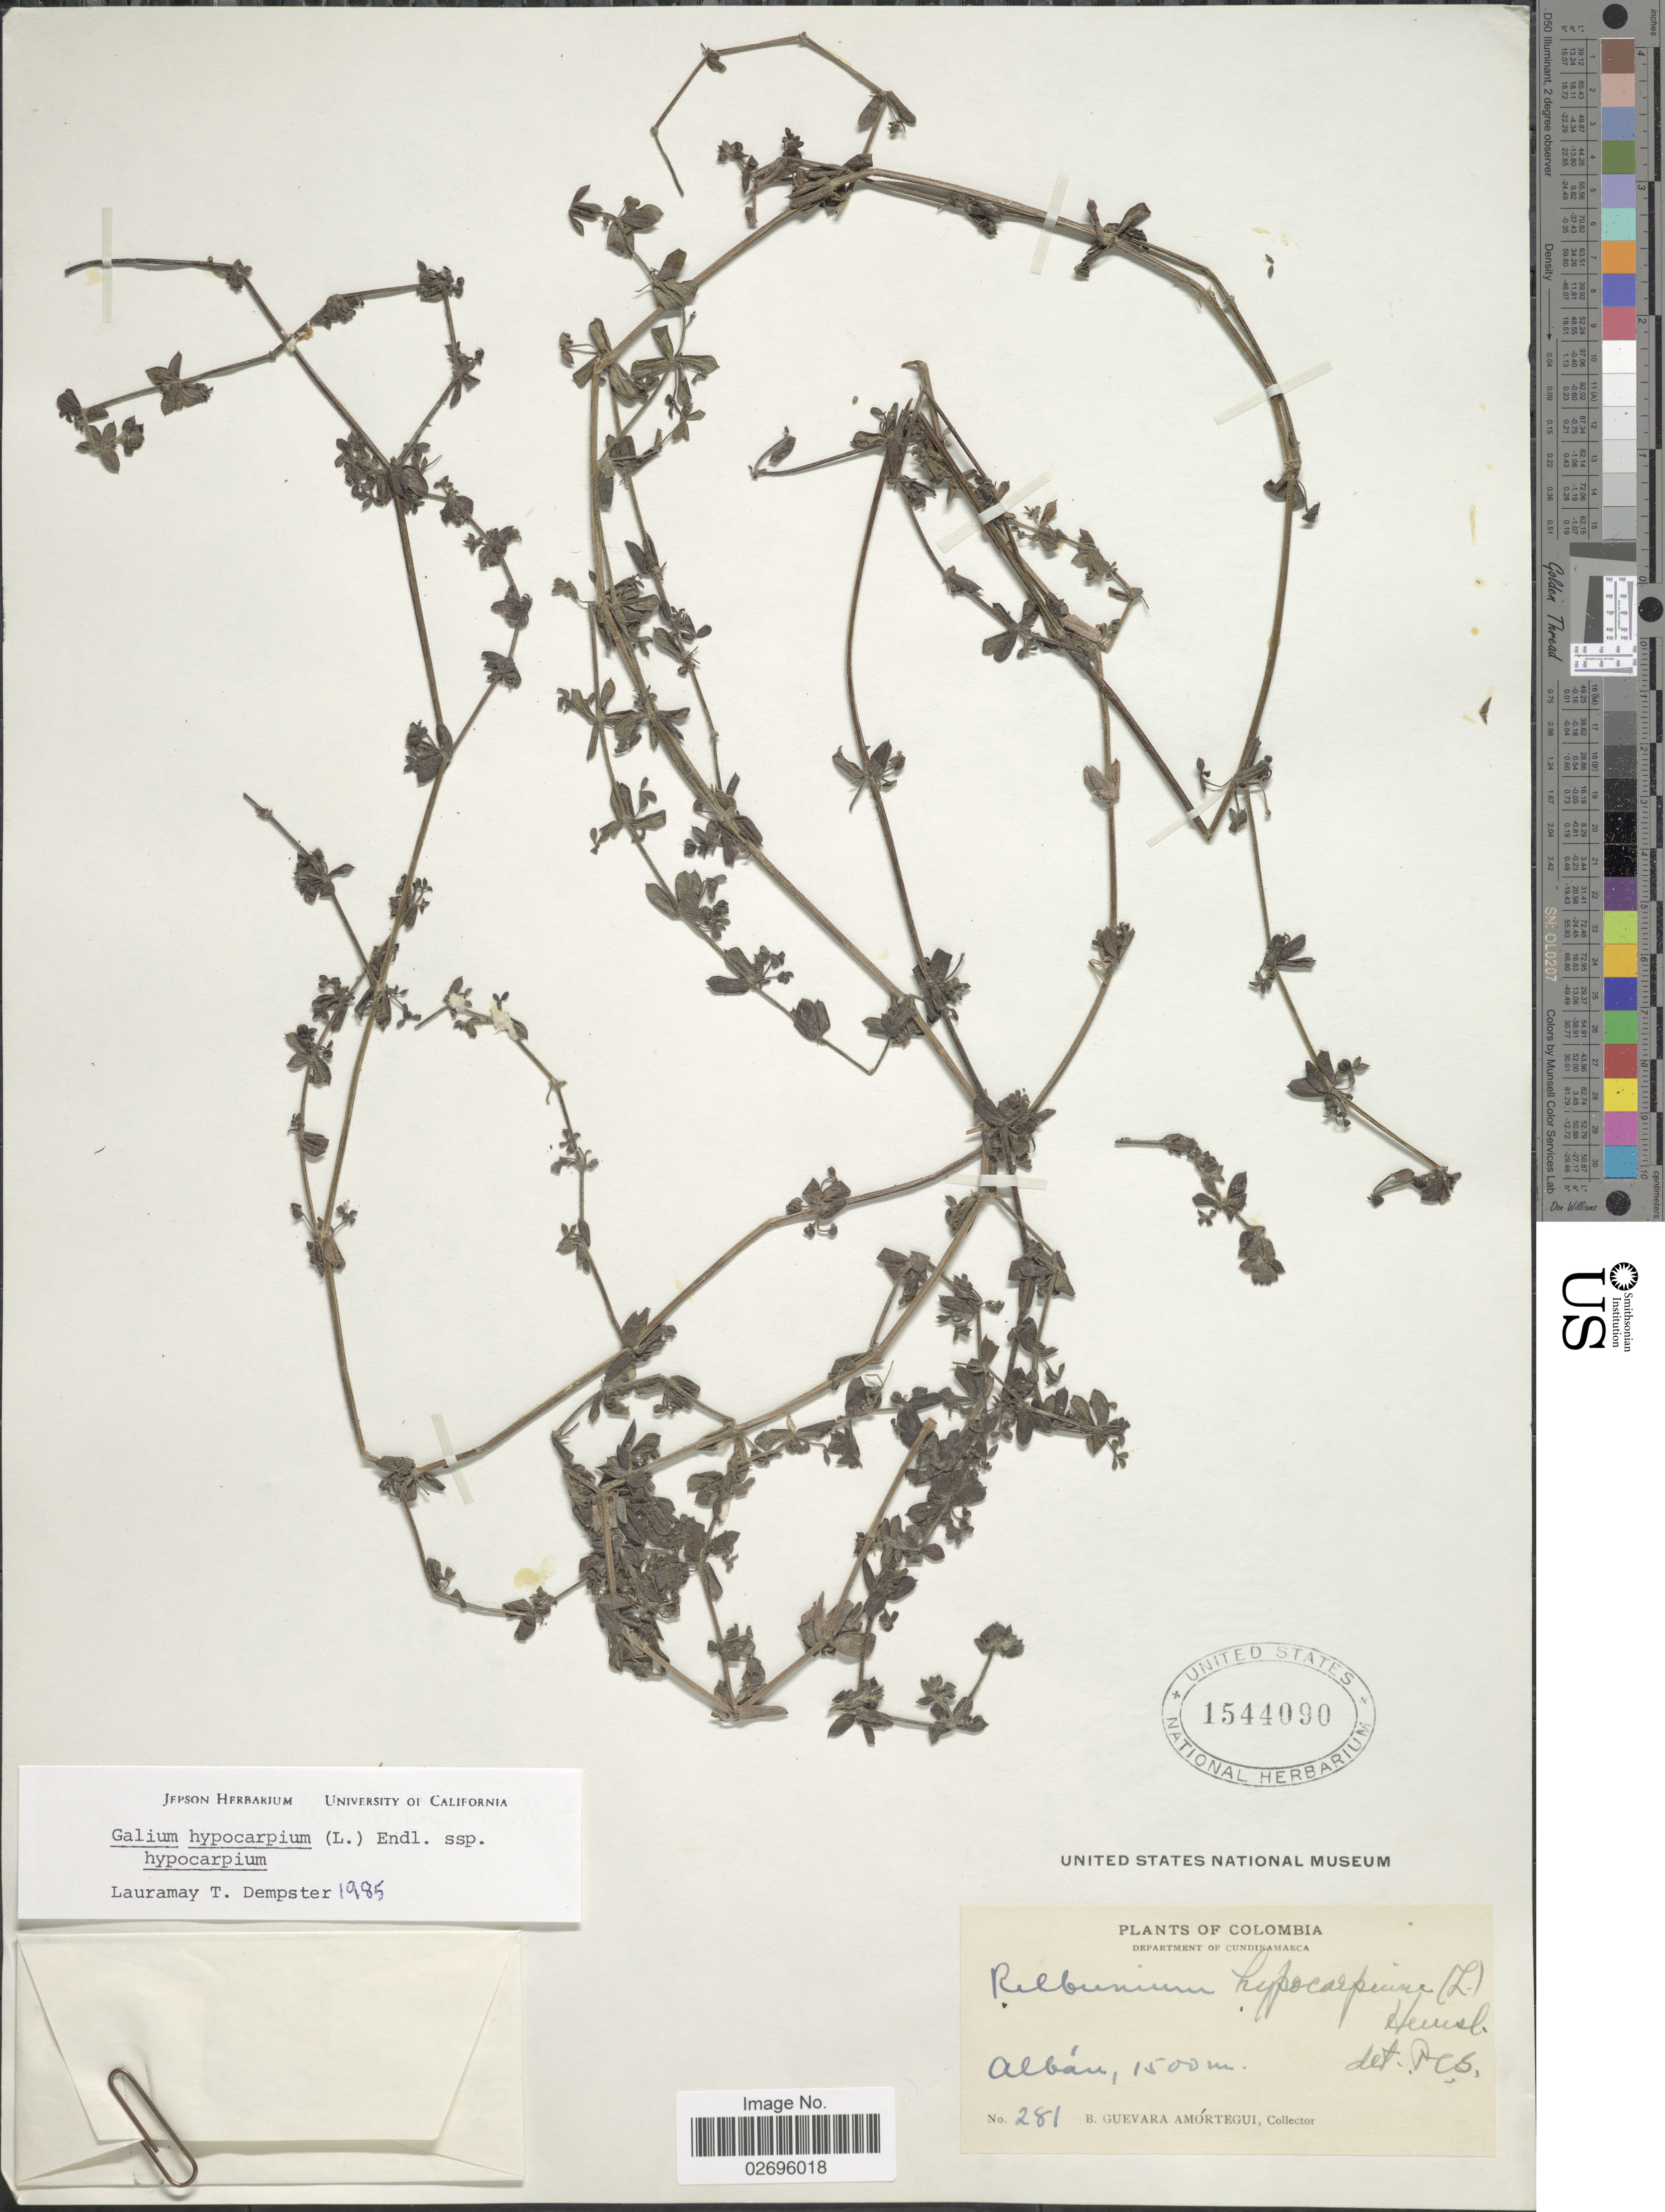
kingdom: Plantae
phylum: Tracheophyta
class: Magnoliopsida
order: Gentianales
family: Rubiaceae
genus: Galium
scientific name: Galium hypocarpium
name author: (L.) Endl. ex Griseb.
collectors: B. Guevara Amortegui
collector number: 281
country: Colombia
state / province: Cundinamarca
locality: Department of Cundinamarca, Albán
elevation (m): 1500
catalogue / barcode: US 1544090